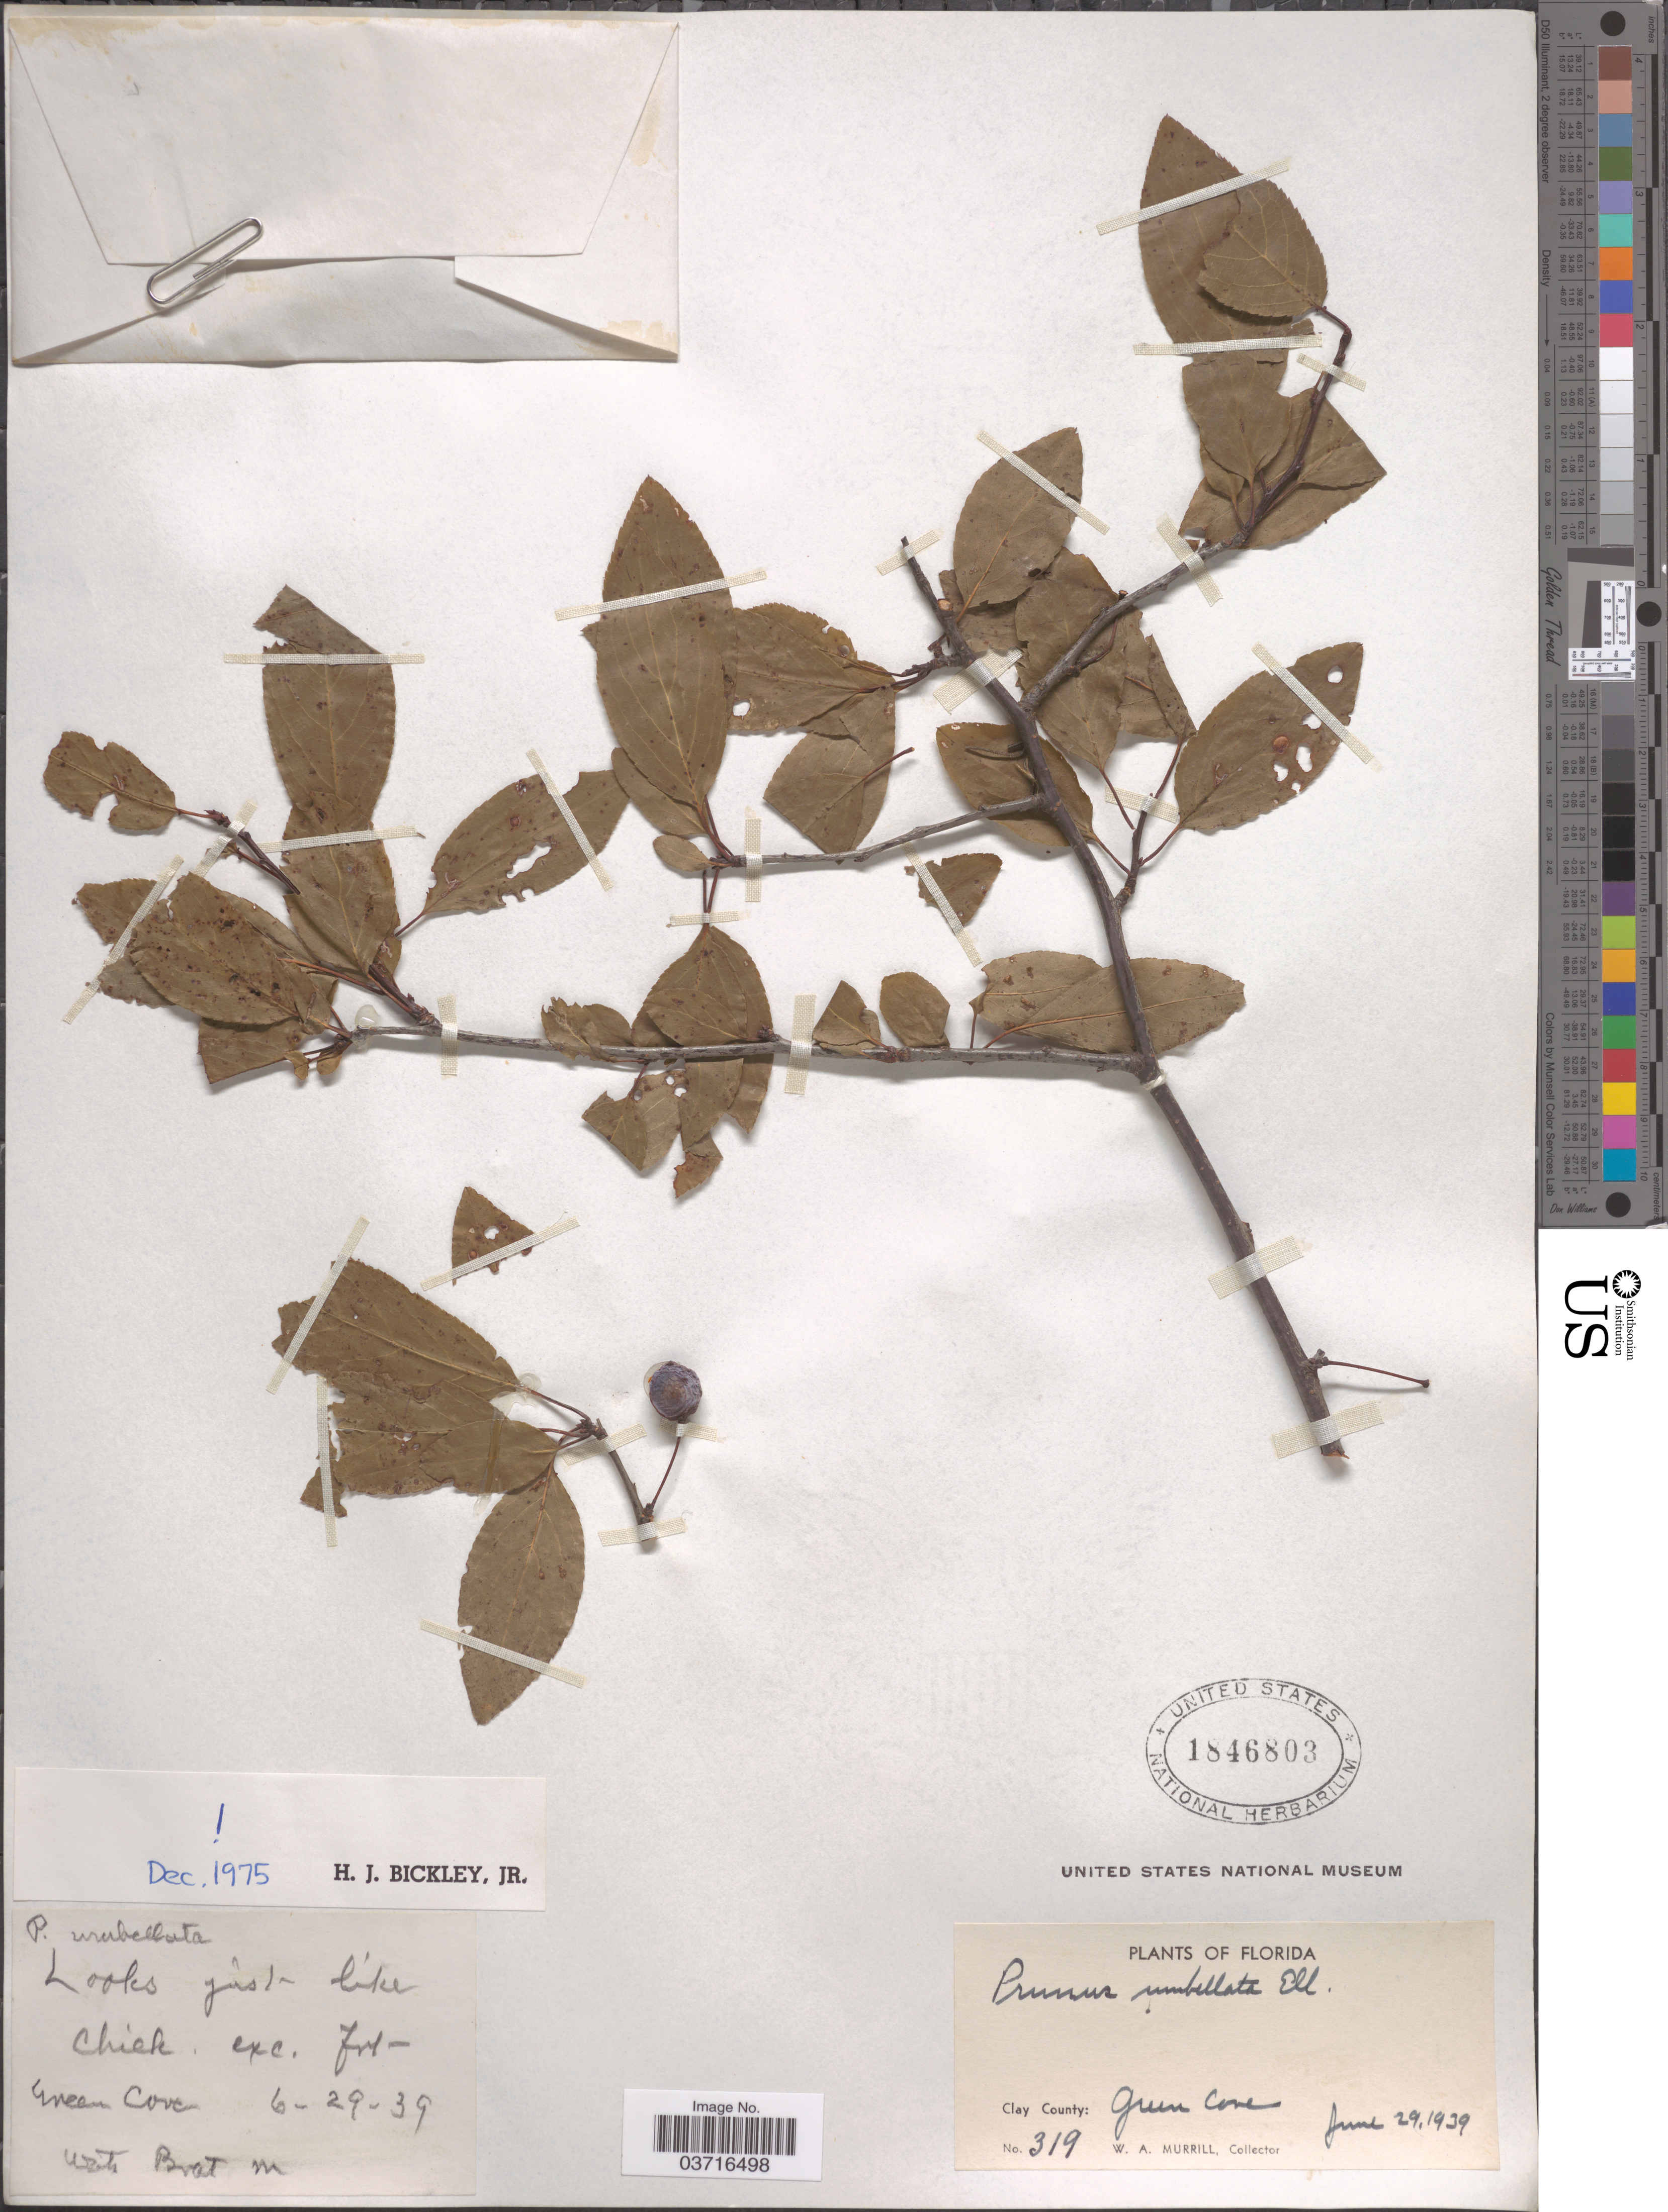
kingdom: Plantae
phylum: Tracheophyta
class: Magnoliopsida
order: Rosales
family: Rosaceae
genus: Prunus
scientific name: Prunus umbellata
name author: Elliott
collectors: W. A. Murrill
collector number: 319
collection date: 1939-06-29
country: United States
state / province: Florida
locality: Clay County: Green Cove.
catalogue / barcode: US 1846803